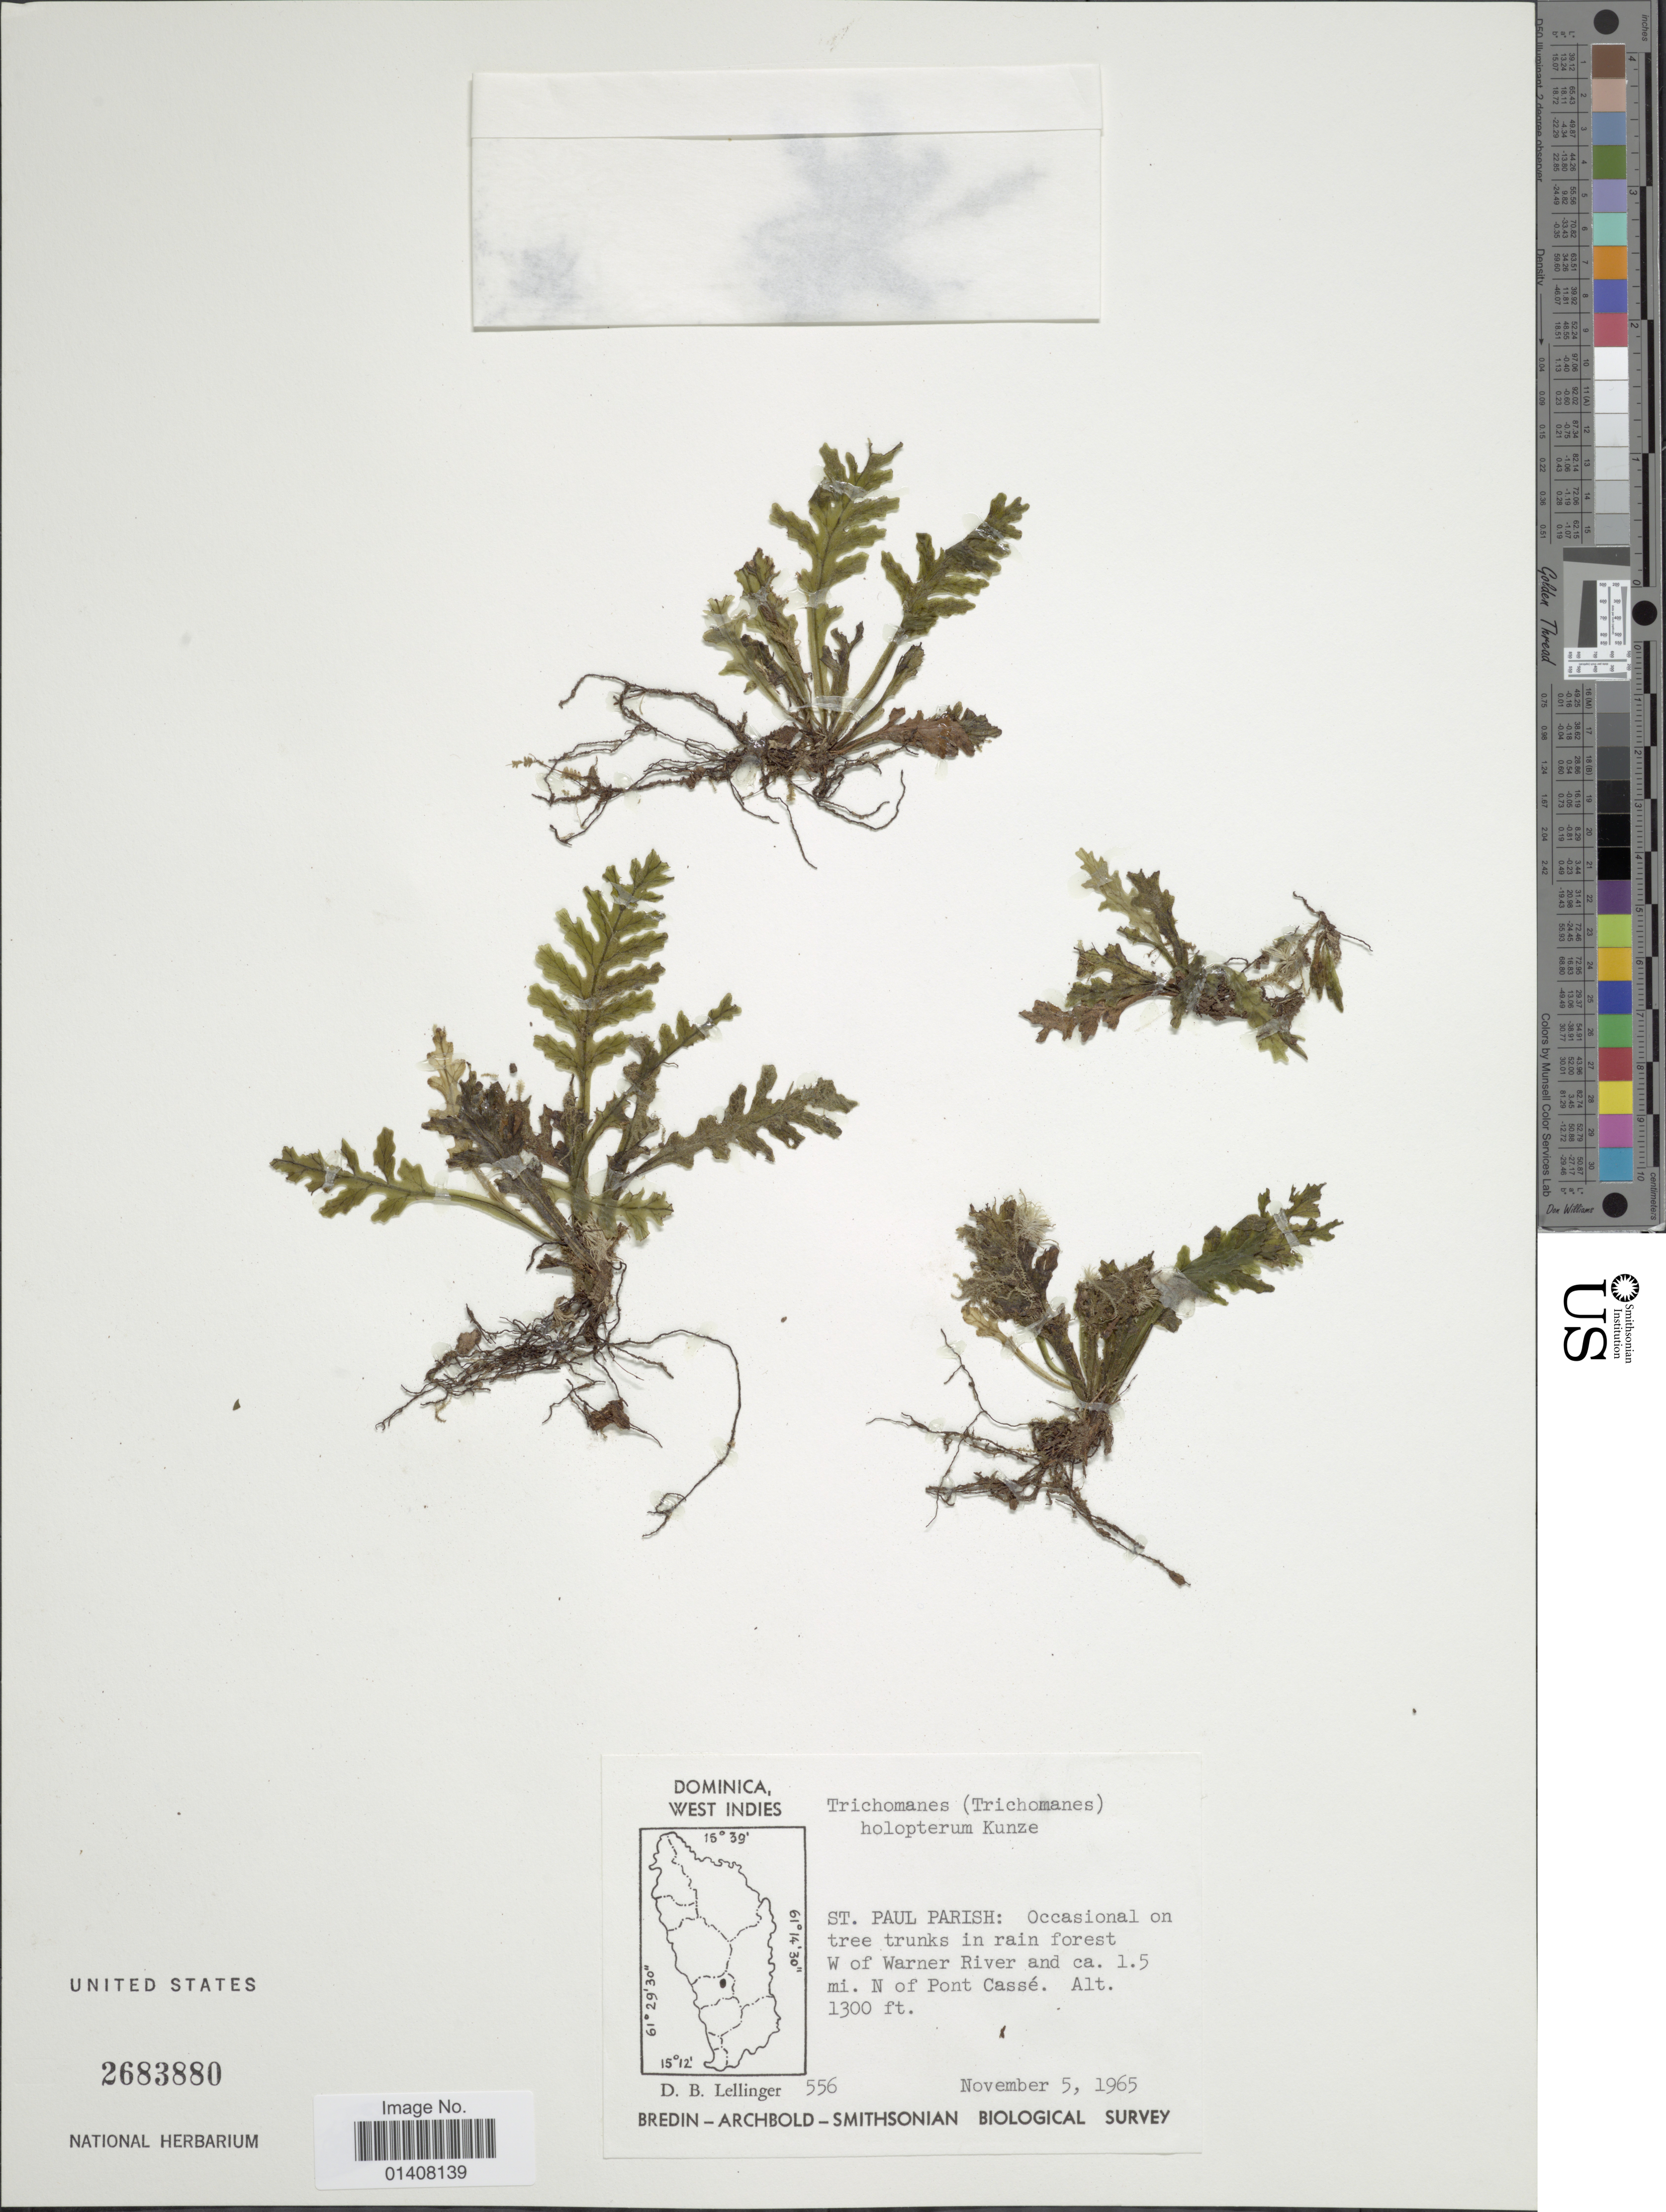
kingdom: Plantae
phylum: Tracheophyta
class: Polypodiopsida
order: Hymenophyllales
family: Hymenophyllaceae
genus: Trichomanes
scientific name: Trichomanes holopterum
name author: Kunze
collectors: D. B. Lellinger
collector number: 556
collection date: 1965-11-05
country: Dominica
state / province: St. Paul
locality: Dominica Wests Indies, St. Paul Parish: occasional on tree trunks in rain forest W of Warner River and Ca. 1.5 mi. N of Pont Cassé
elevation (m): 396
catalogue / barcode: US 2683880